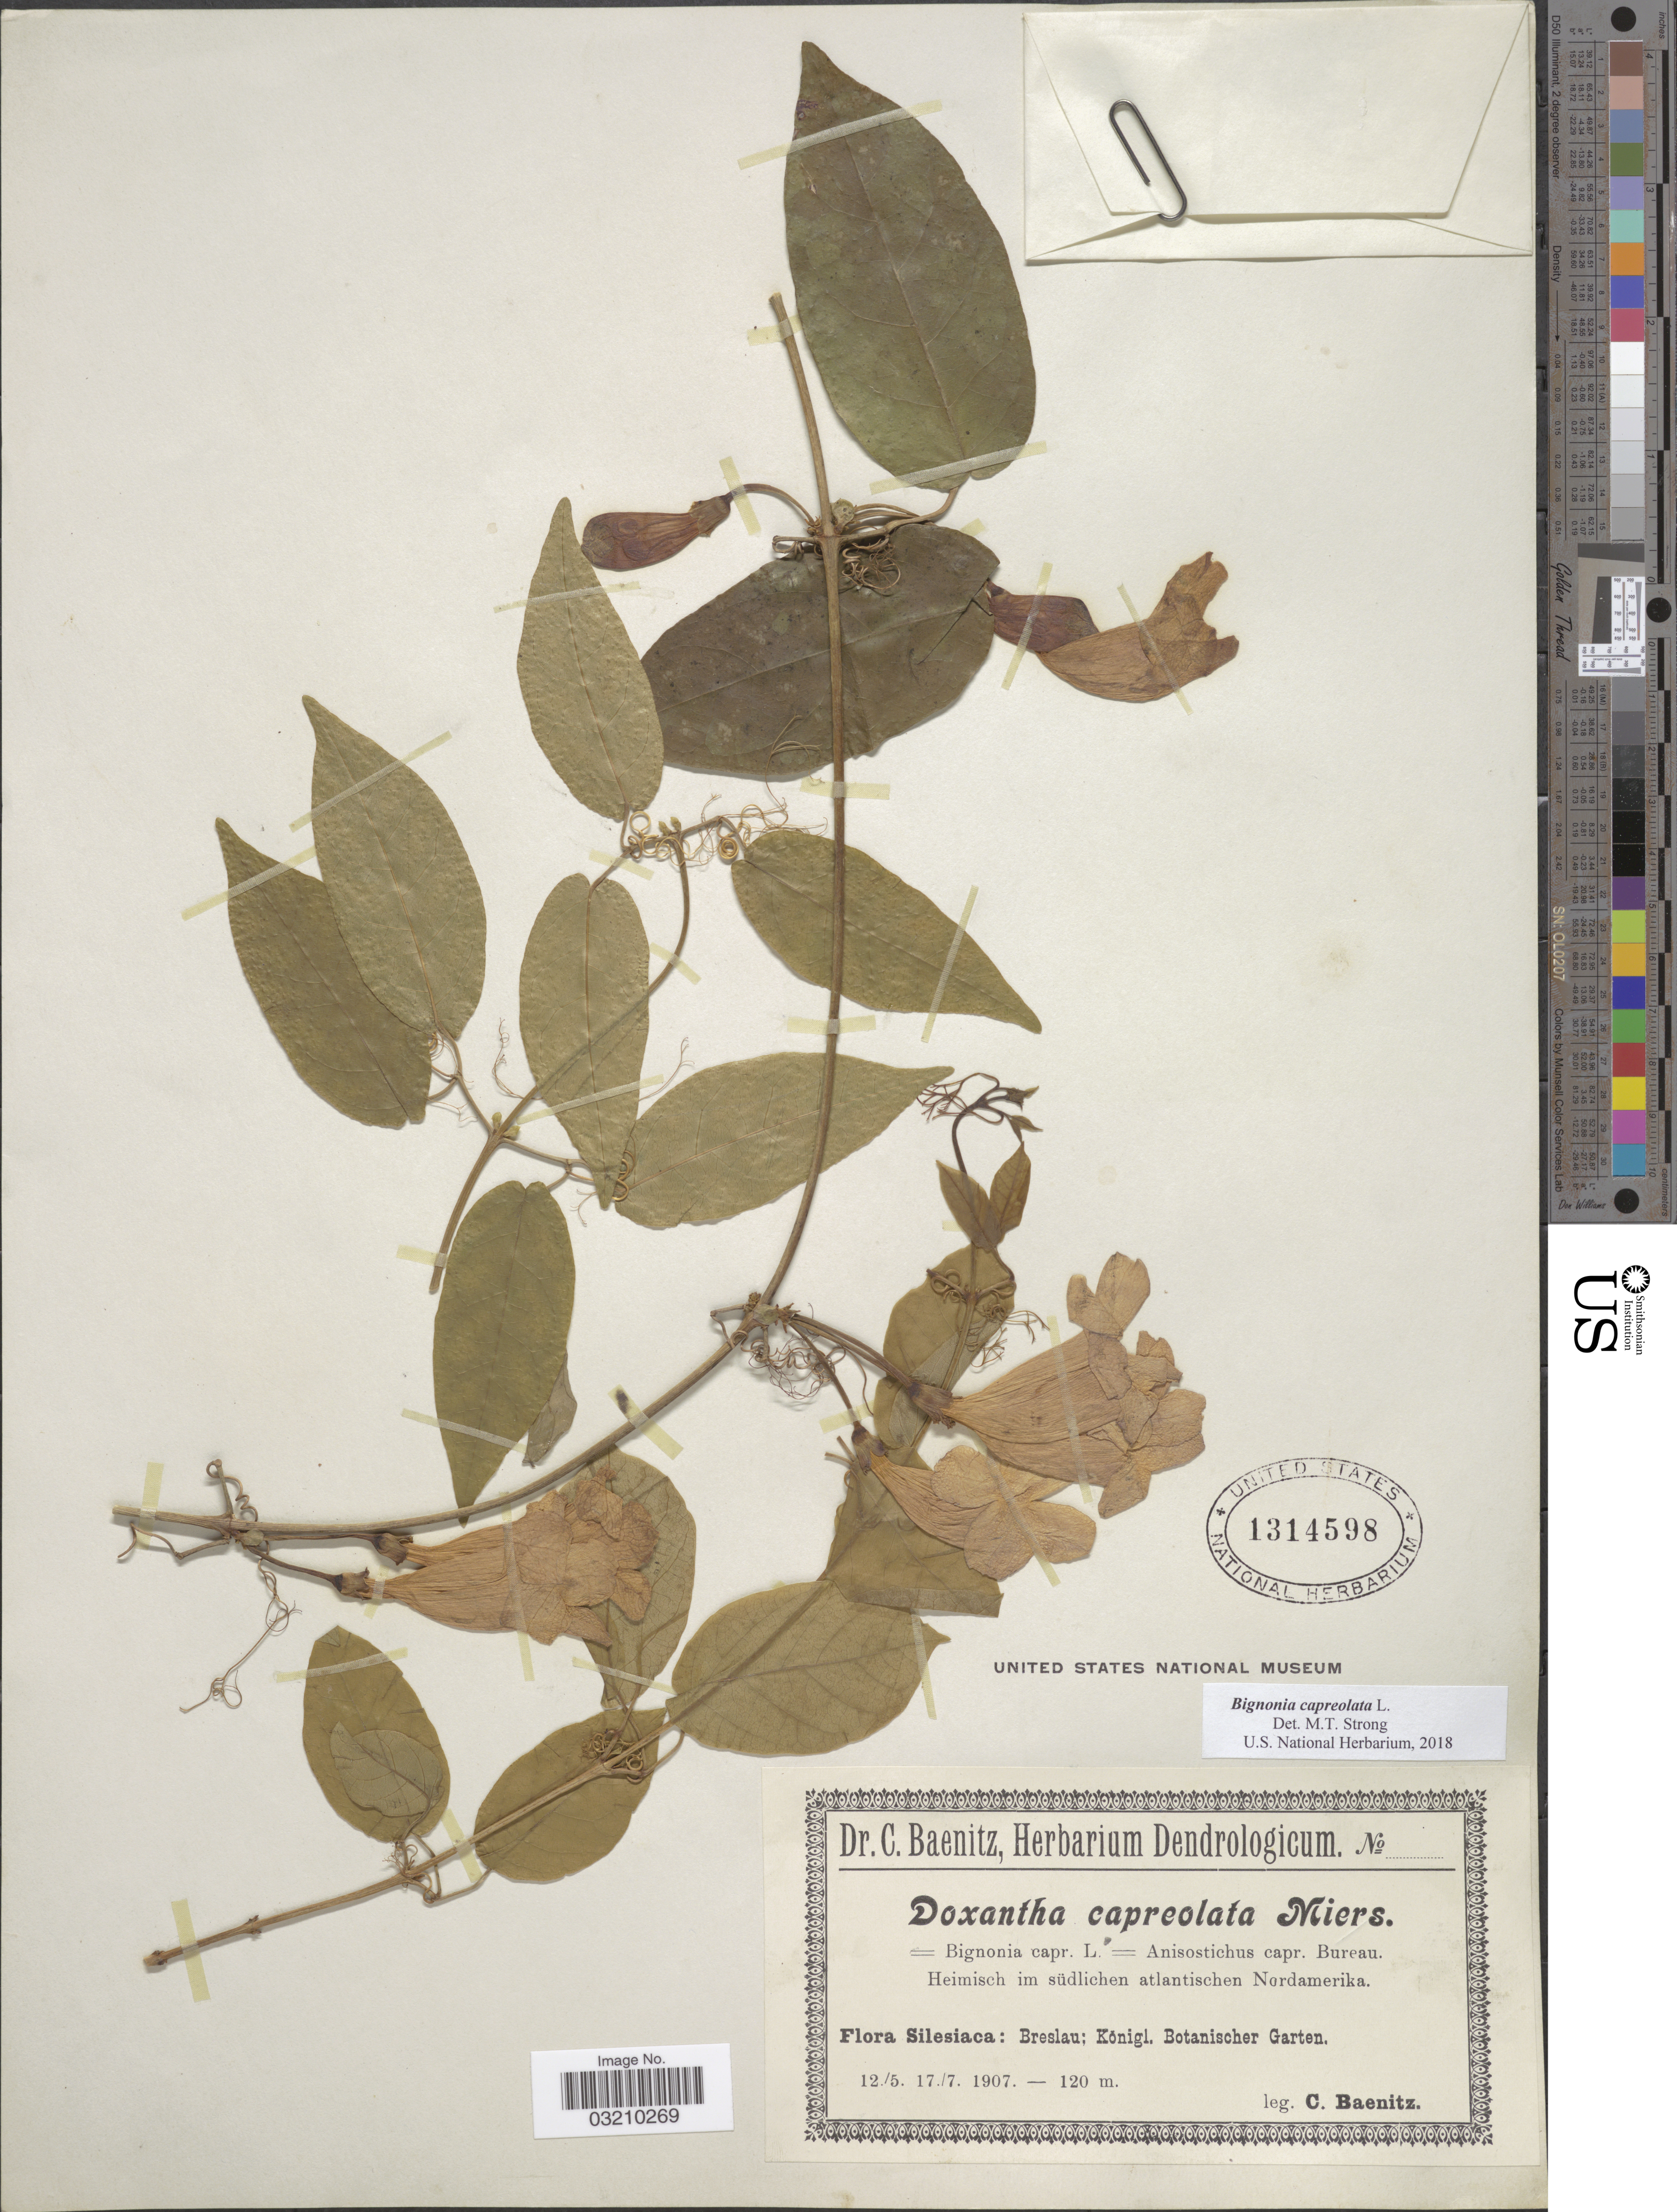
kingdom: Plantae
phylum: Tracheophyta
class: Magnoliopsida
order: Lamiales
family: Bignoniaceae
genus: Bignonia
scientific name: Bignonia capreolata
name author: L.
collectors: C. G. Baenitz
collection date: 1907-05-12/1907-07-17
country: Poland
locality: Silesiaca: Breslau; Königl. Botanischer Garten.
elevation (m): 120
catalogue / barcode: US 1314598